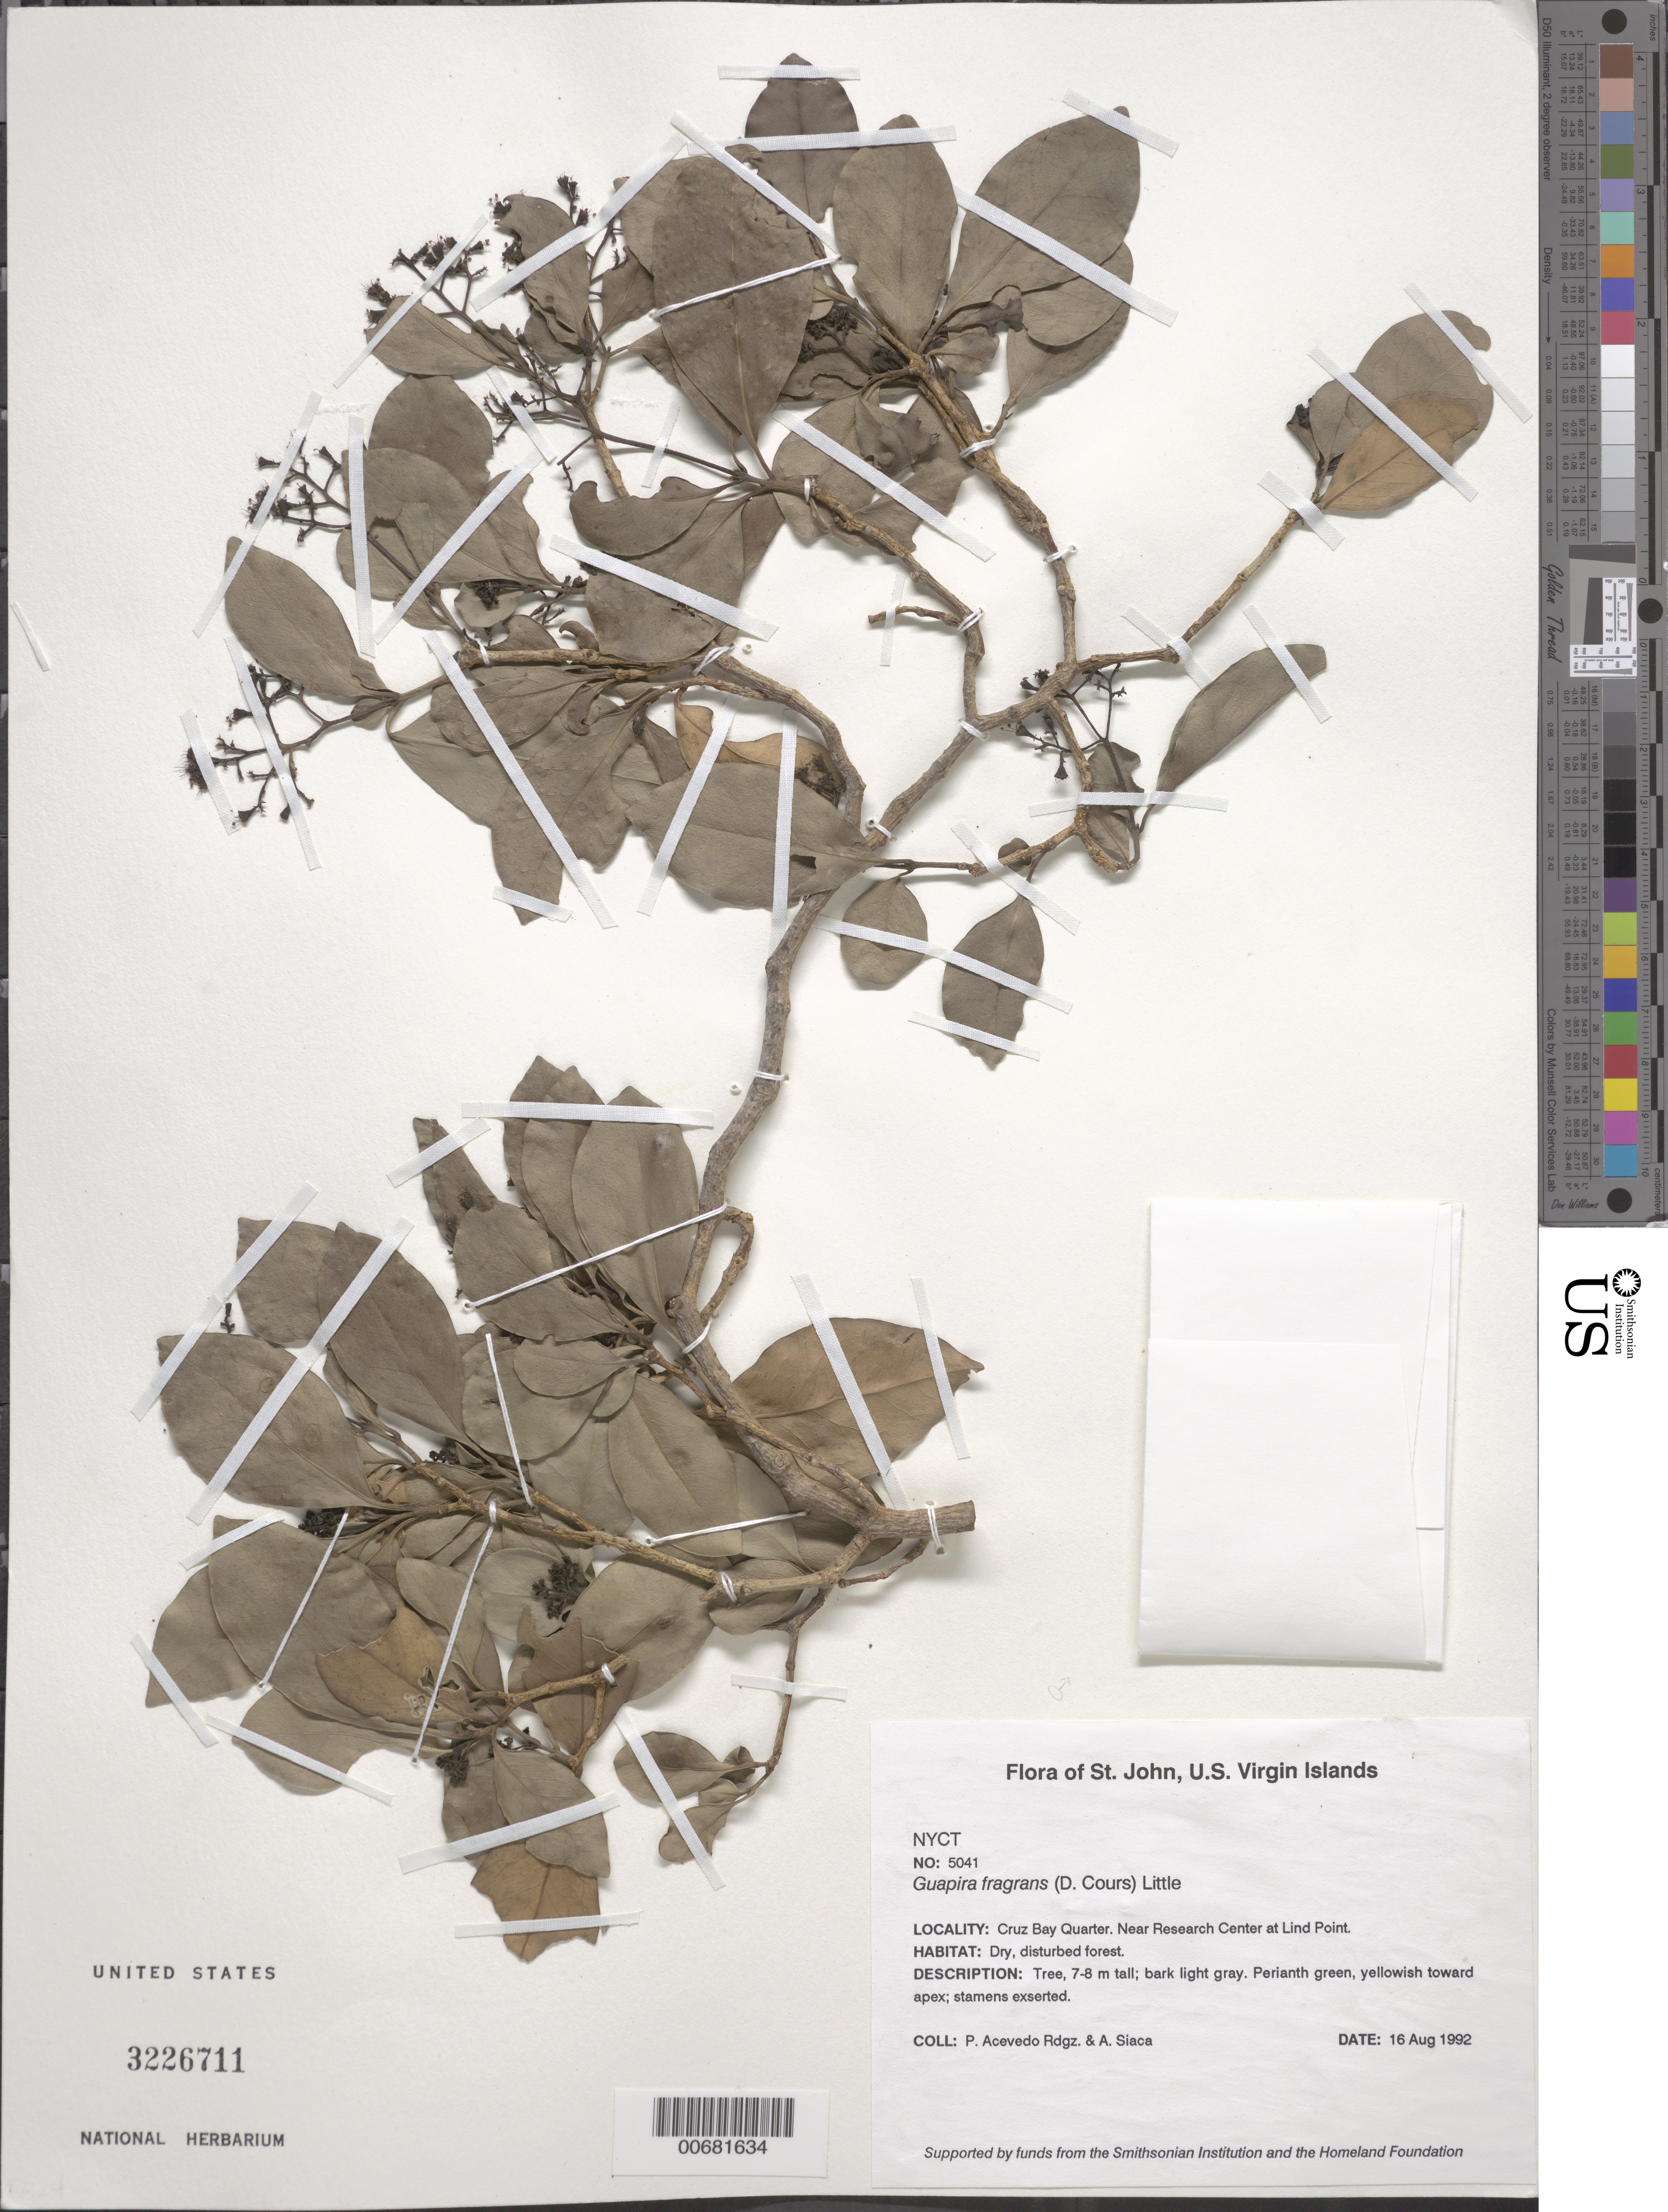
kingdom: Plantae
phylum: Tracheophyta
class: Magnoliopsida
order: Caryophyllales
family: Nyctaginaceae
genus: Guapira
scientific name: Guapira fragrans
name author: (Dum. Cours.) Little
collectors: P. Acevedo-Rodr. & A. Siaca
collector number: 5041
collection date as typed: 16 Aug 1992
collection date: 1992-08-16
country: U.S. Virgin Islands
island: St. John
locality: Cruz Bay Quarter. Near Research Center at Lind Point.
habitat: Dry, disturbed forest.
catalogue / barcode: US 3226711